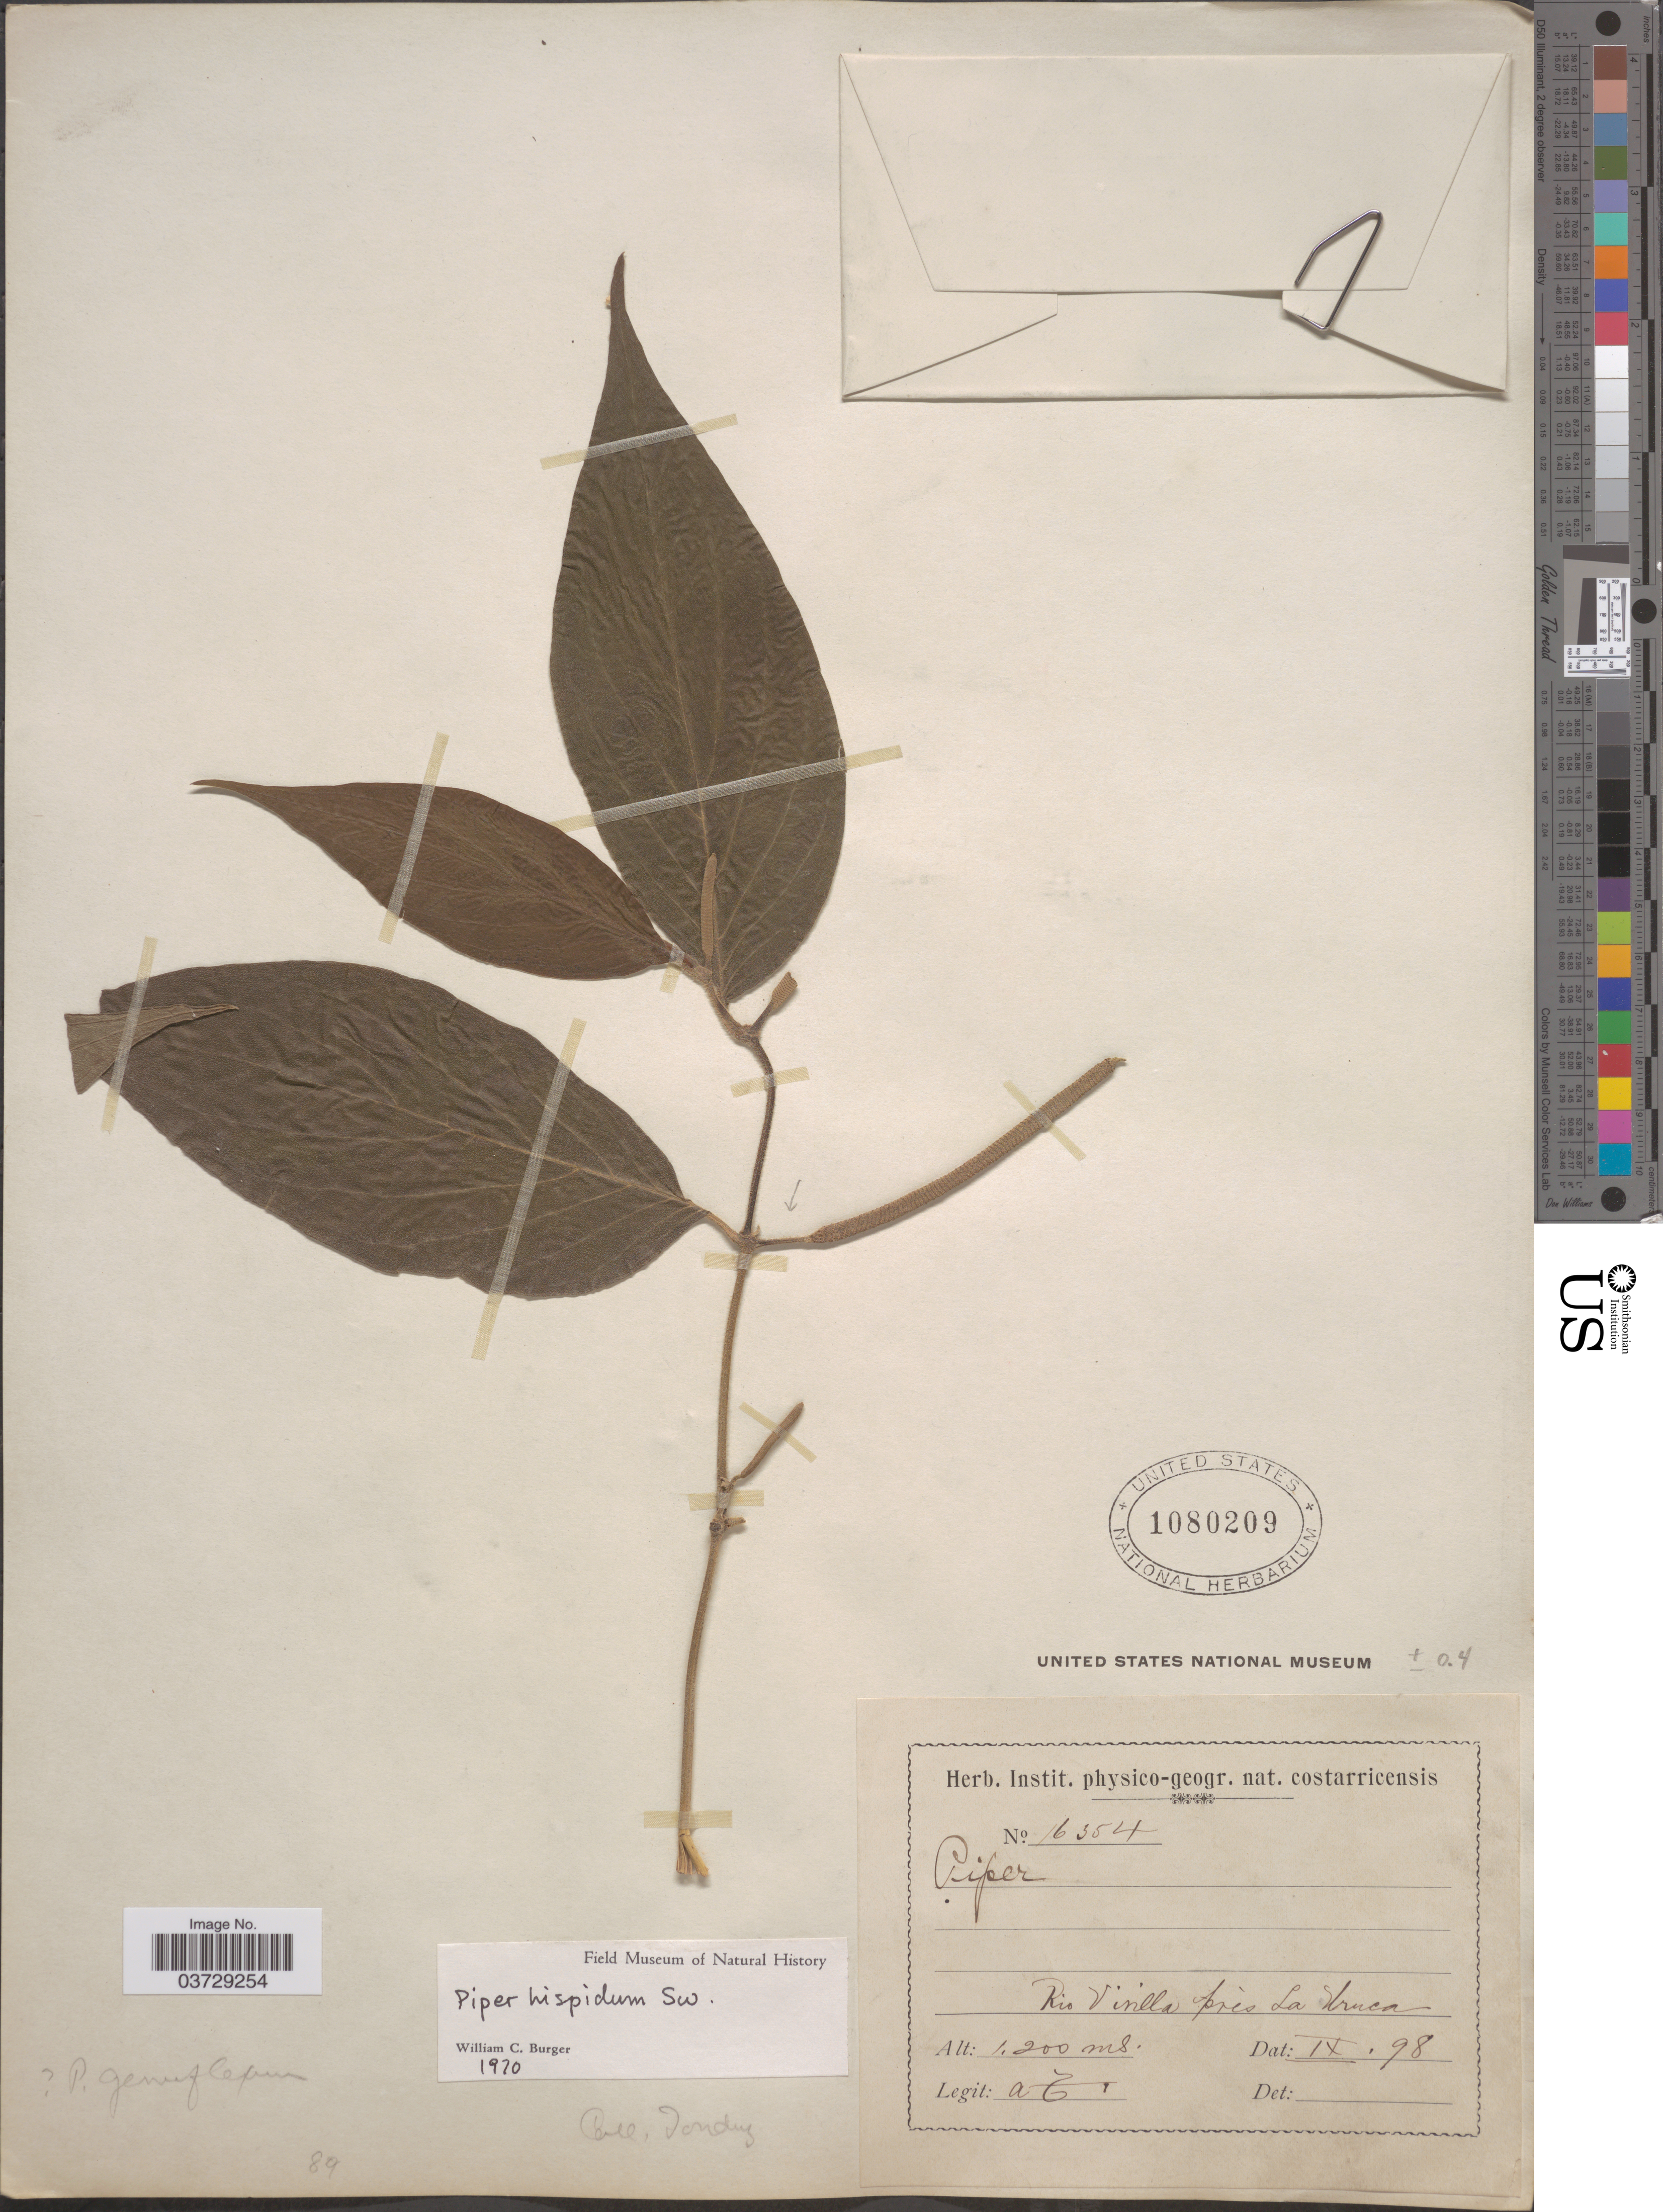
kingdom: Plantae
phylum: Tracheophyta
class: Magnoliopsida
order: Piperales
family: Piperaceae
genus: Piper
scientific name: Piper hispidum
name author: Sw.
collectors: A. Tonduz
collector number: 16354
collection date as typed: Transcribed d/m/y: /9/98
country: Costa Rica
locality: Rio Virilla près La Uruca.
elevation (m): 1200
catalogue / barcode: US 1080209